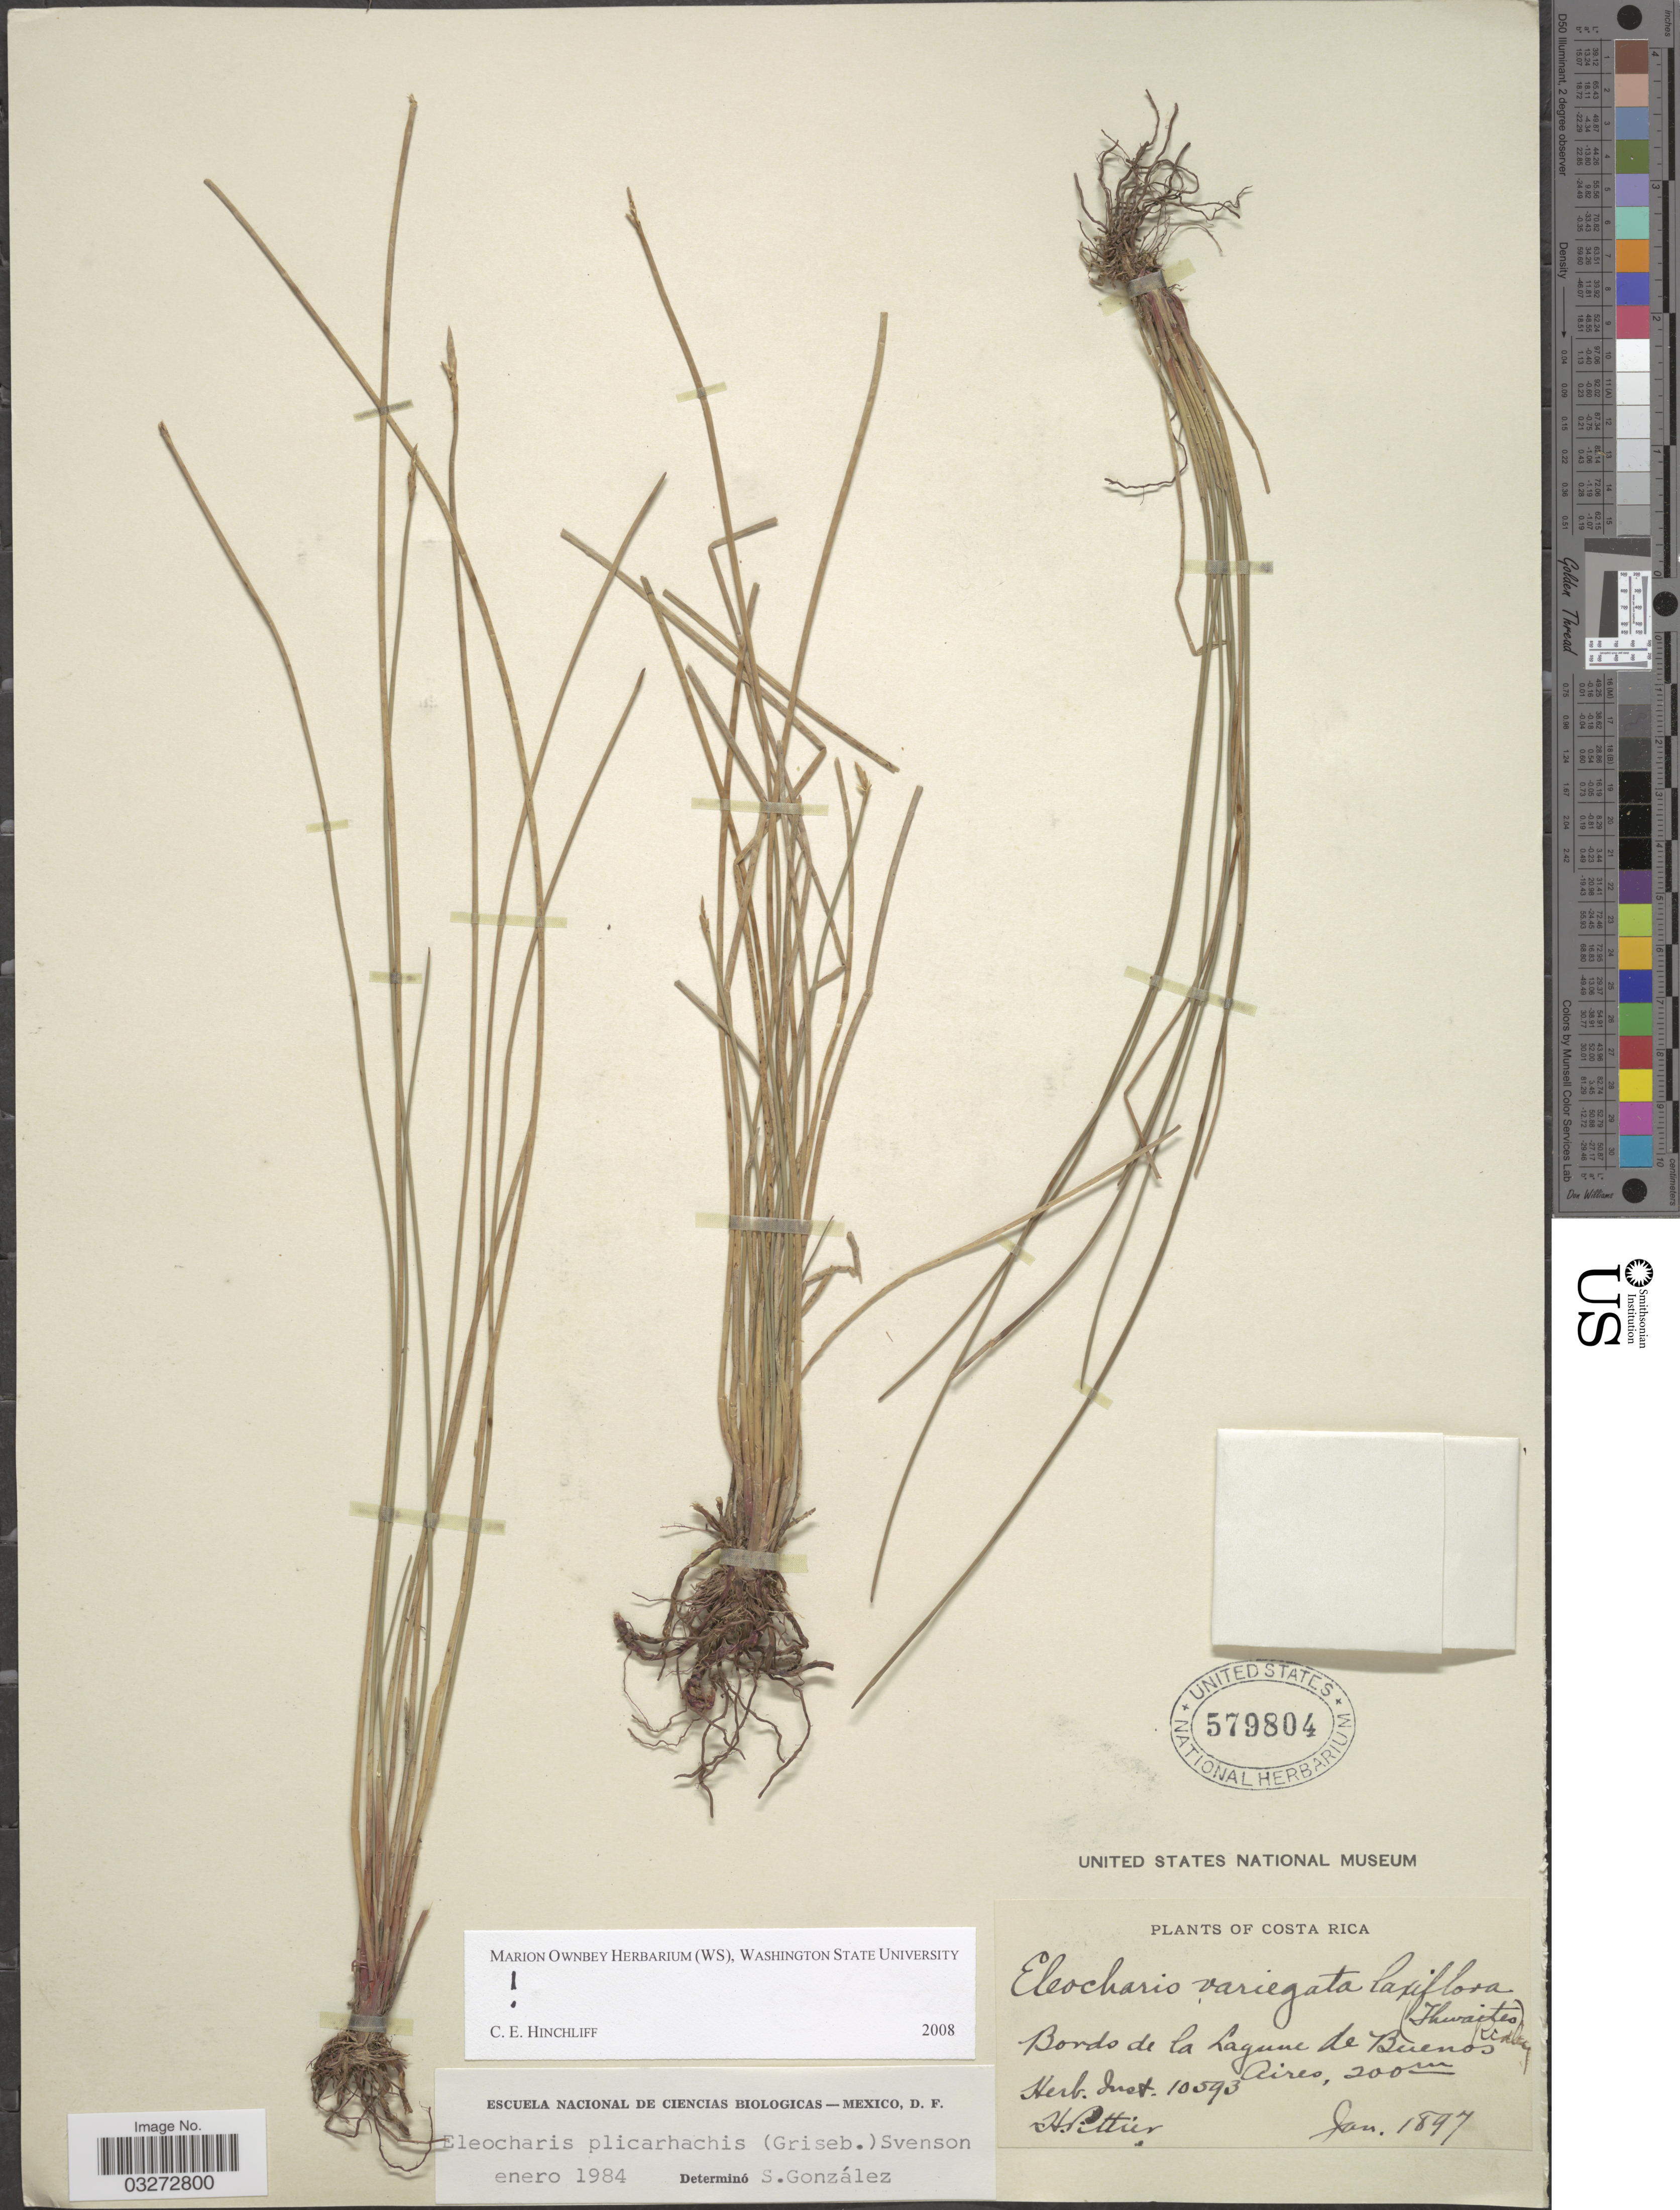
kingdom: Plantae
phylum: Tracheophyta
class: Liliopsida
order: Poales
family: Cyperaceae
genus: Eleocharis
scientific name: Eleocharis plicarhachis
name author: (Griseb.) Svenson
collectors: H. F. Pittier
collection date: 1897-01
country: Costa Rica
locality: Bords de la Lagune de Buenos Aires.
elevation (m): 200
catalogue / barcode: US 579804